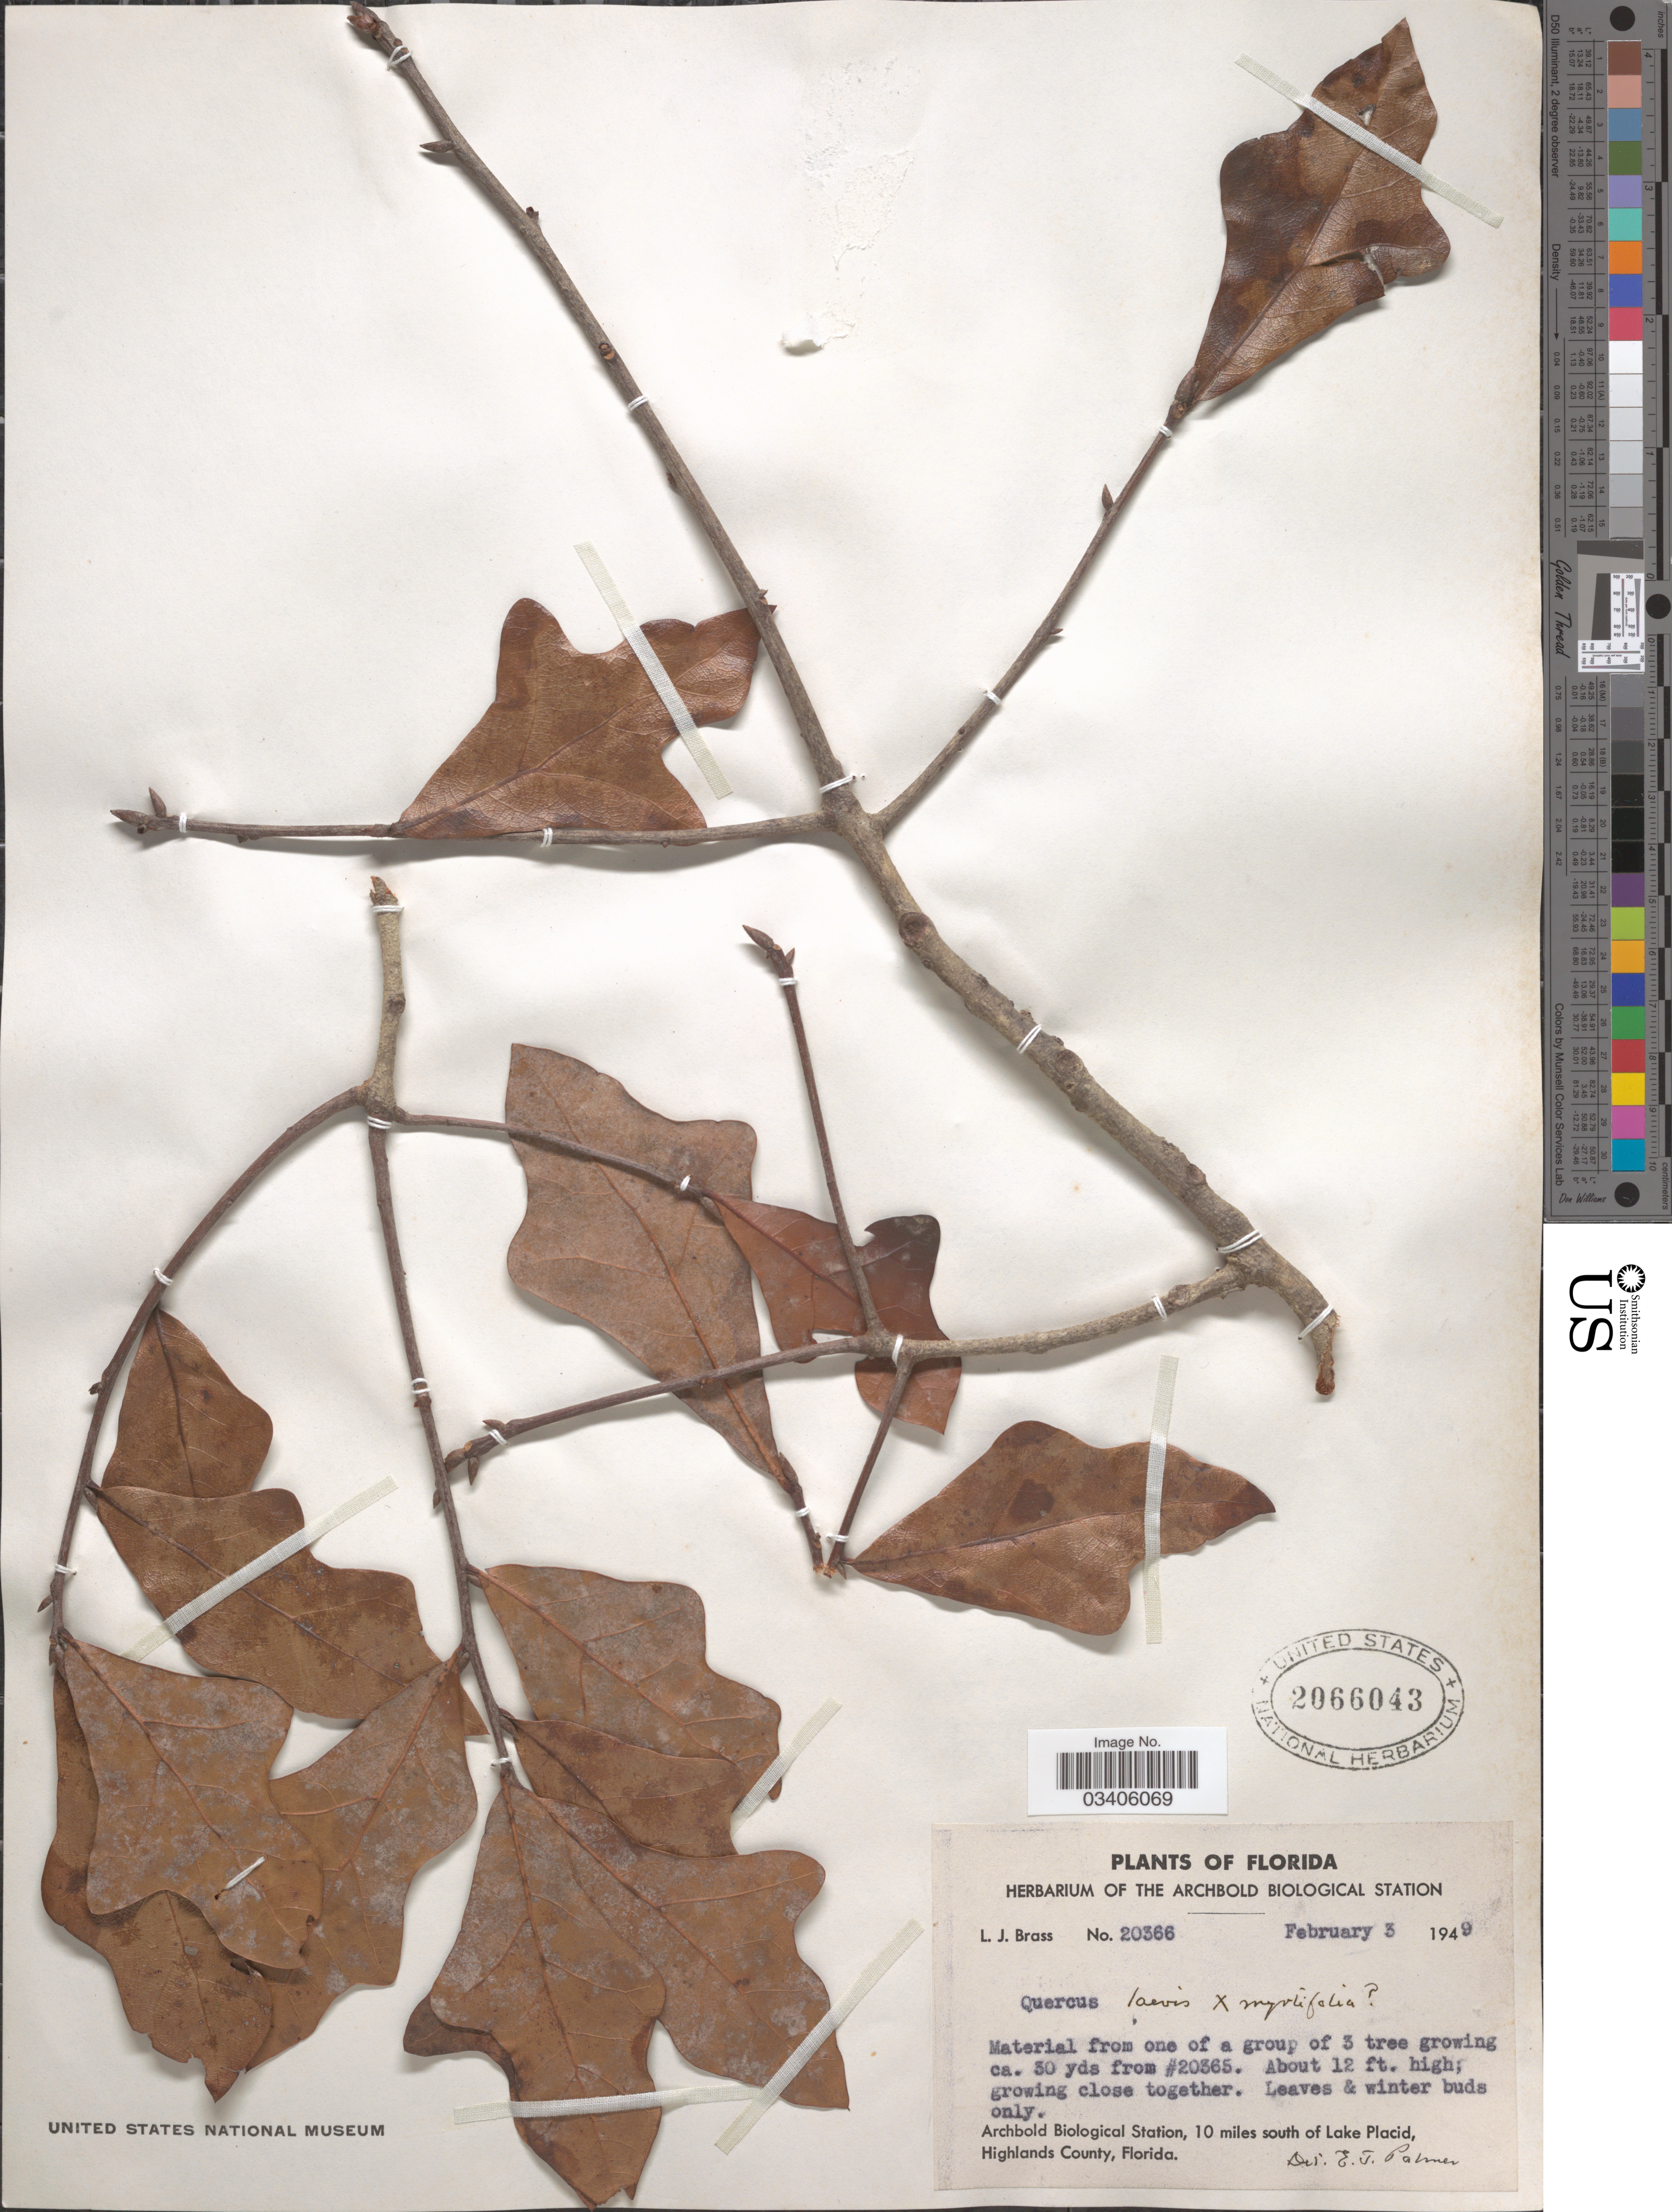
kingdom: Plantae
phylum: Tracheophyta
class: Magnoliopsida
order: Fagales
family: Fagaceae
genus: Quercus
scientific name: Quercus laevis x Q. myrtifolia Willd.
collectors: L. J. Brass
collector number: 20366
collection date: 1949-02-03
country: United States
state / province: Florida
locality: Archbold Biological Station, 10 miles south of Lake Placid, Highlands County.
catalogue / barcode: US 2066043